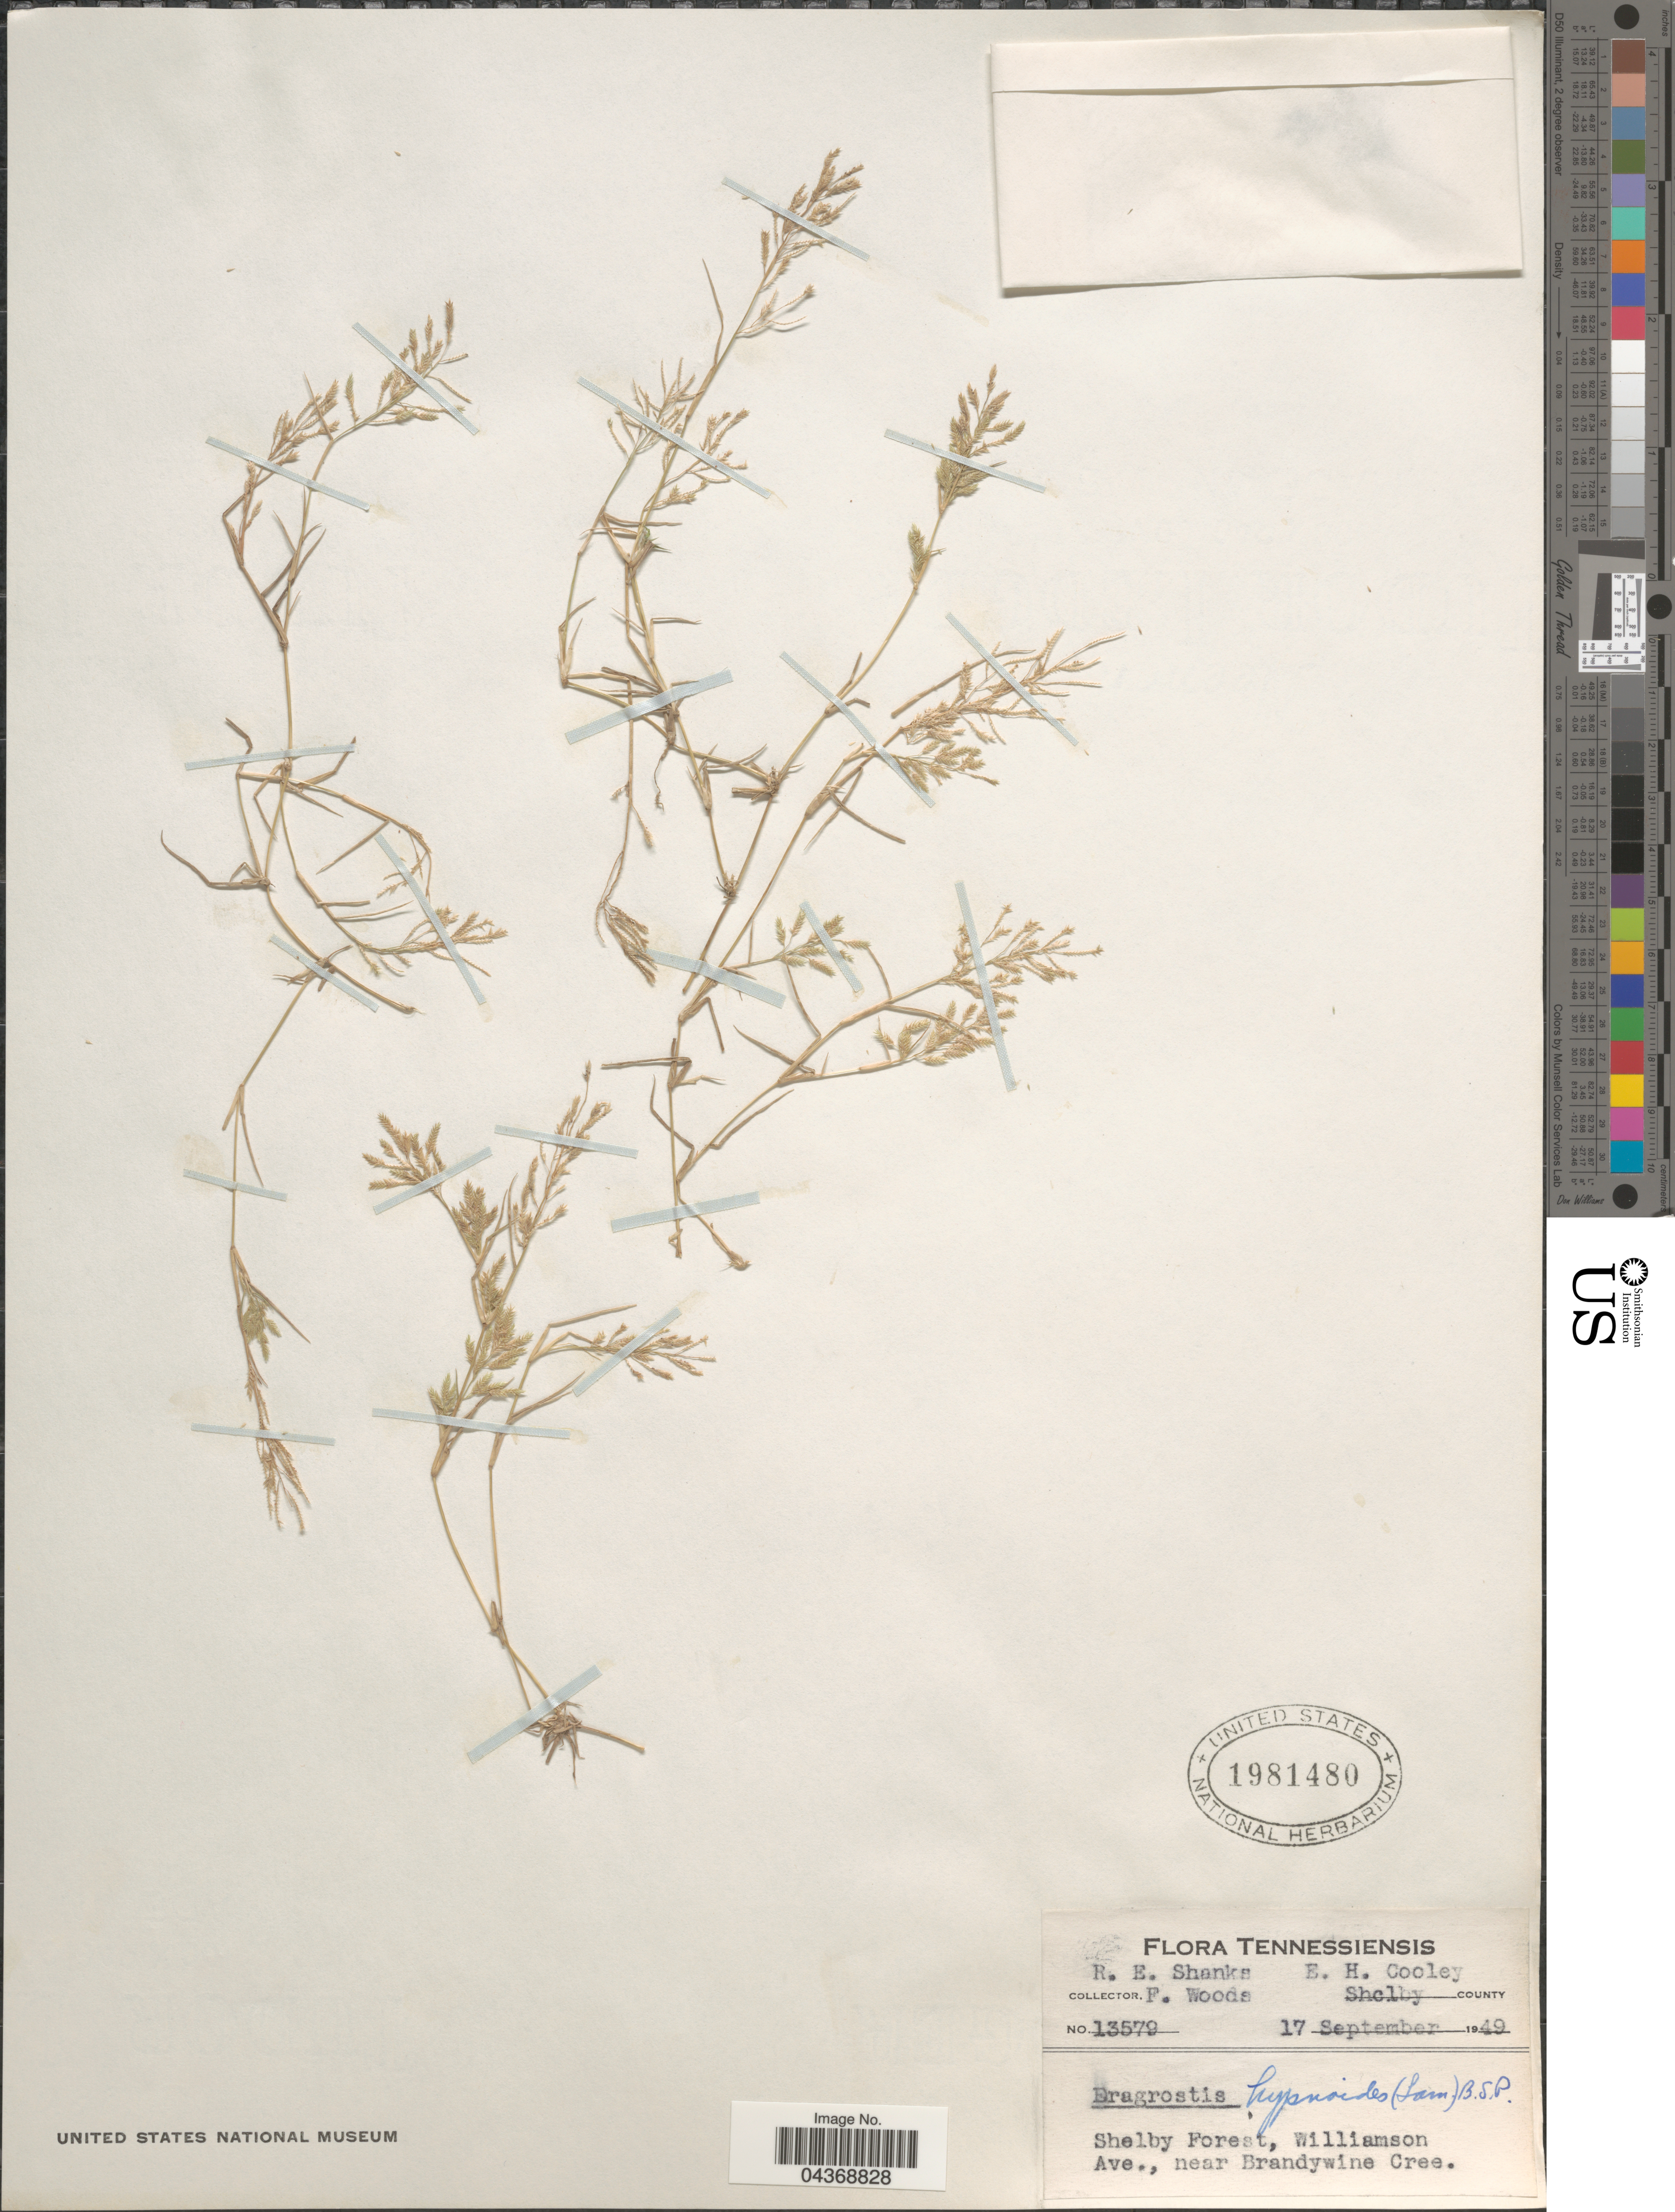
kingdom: Plantae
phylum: Tracheophyta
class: Liliopsida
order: Poales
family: Poaceae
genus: Eragrostis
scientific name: Eragrostis hypnoides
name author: (Lam.) Britton, Stearns & Poggenb.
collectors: R. Shanks, E. H. Cooley & F. Woods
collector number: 13579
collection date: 1949-09-17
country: United States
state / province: Tennessee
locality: Shelby County. Shelby Forest, Williamson Ave., near Brandywine Cree.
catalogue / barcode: US 1981480